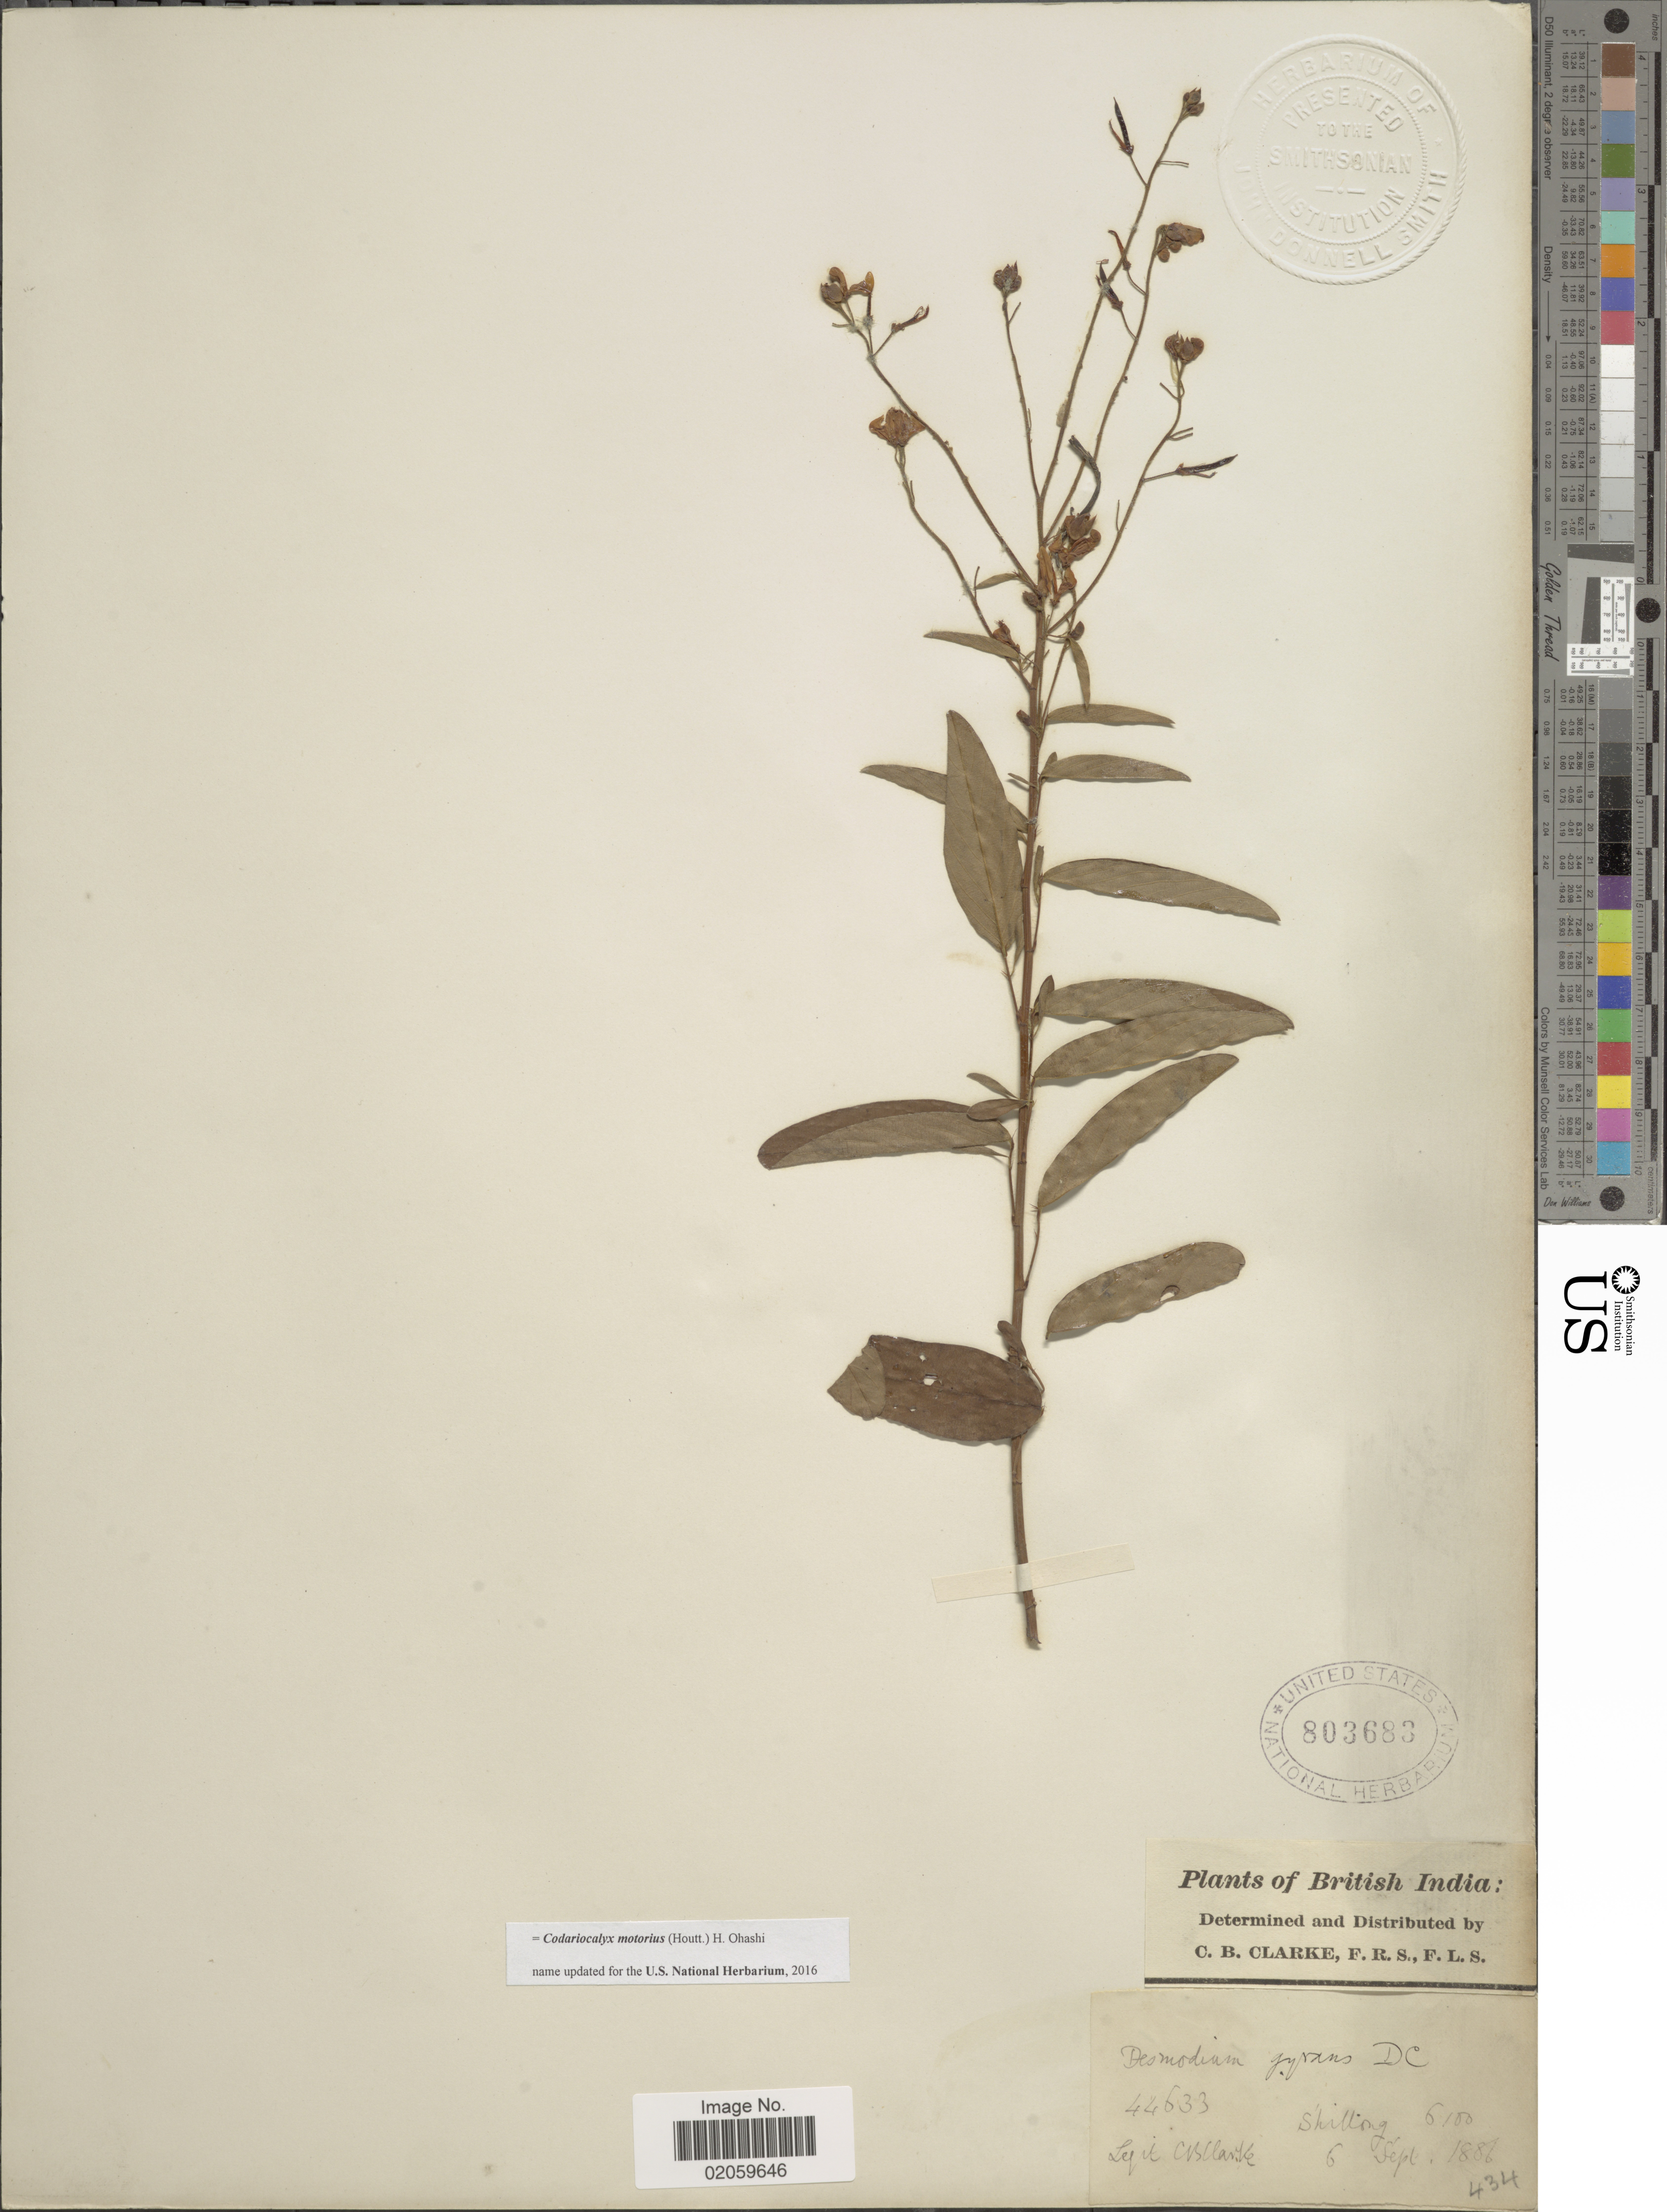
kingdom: Plantae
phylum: Tracheophyta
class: Magnoliopsida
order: Fabales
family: Fabaceae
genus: Codariocalyx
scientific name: Codariocalyx motorius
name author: (Houtt.) H. Ohashi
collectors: C. B. Clarke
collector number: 44633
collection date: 1886-09-06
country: India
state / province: Meghalaya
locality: British India, Shillong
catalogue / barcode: US 803683